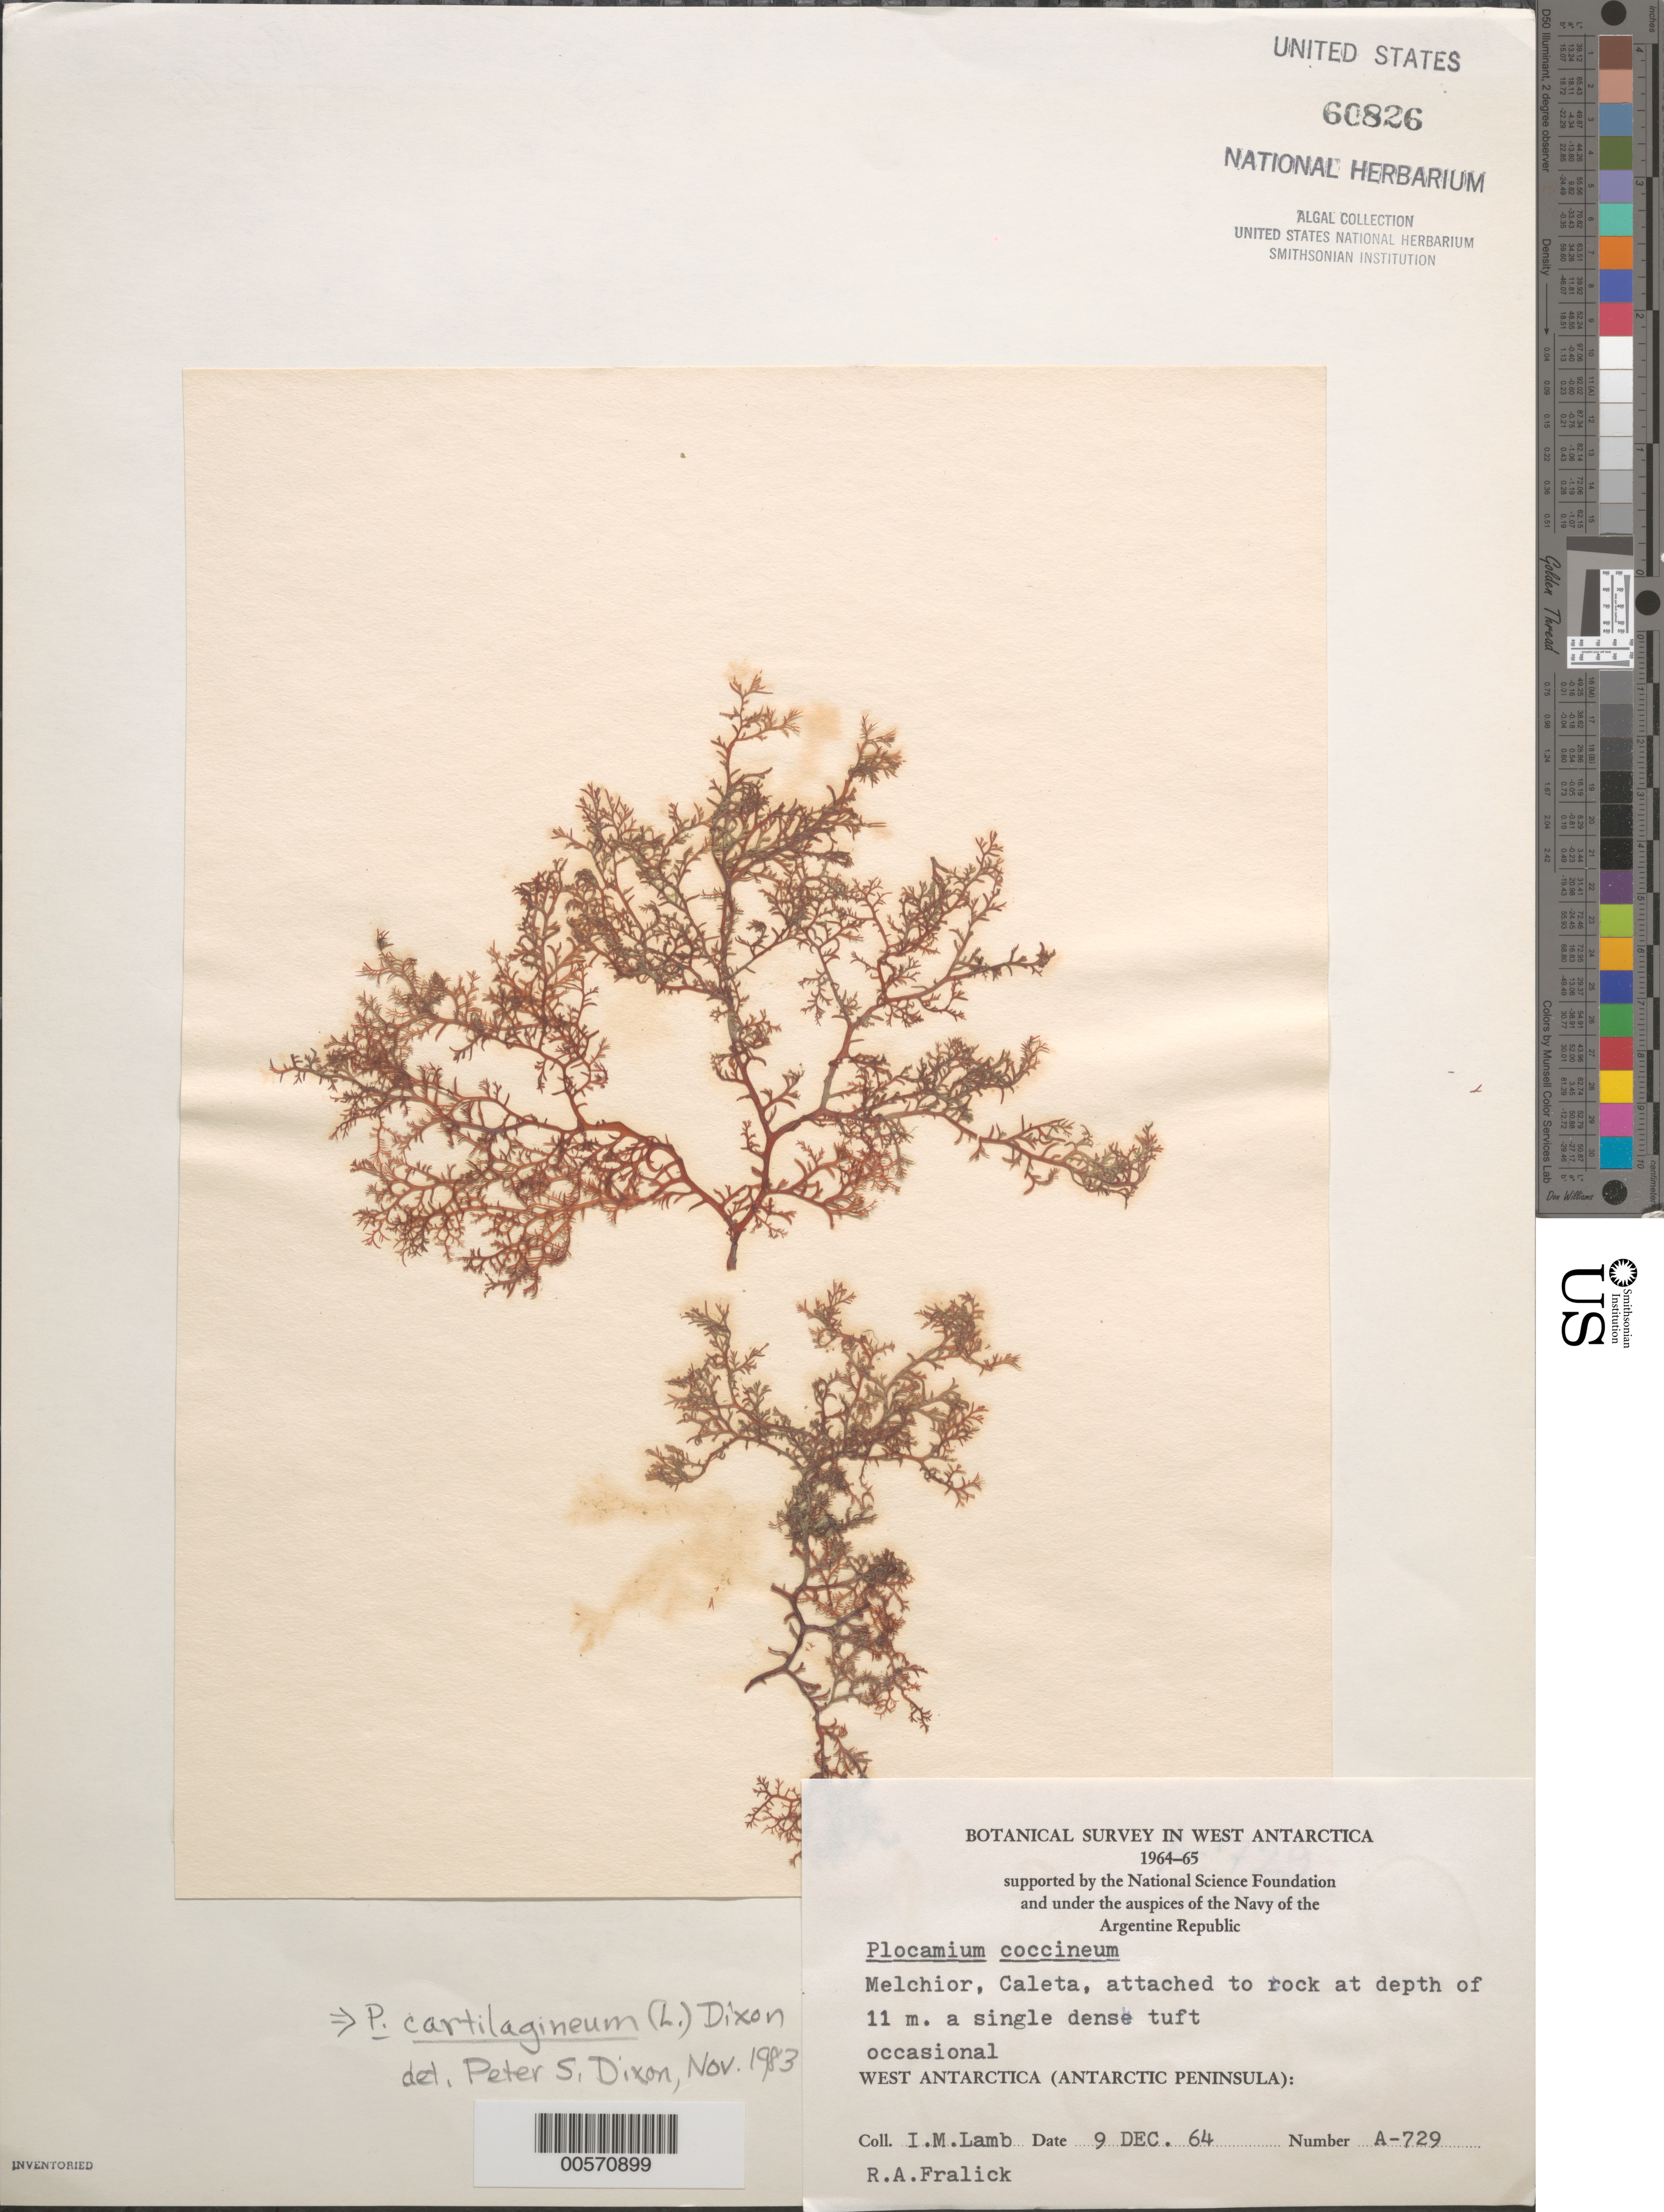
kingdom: Plantae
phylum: Rhodophyta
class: Florideophyceae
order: Plocamiales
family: Plocamiaceae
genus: Plocamium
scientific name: Plocamium cartilagineum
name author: (L.) P.S. Dixon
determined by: Dixon, P. S.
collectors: I. M. Lamb & R. Fralick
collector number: A-729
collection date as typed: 09 Dec 1964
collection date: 1964-12-09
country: Antarctica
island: Gamma Island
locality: Melchior Caleta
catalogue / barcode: US 60826